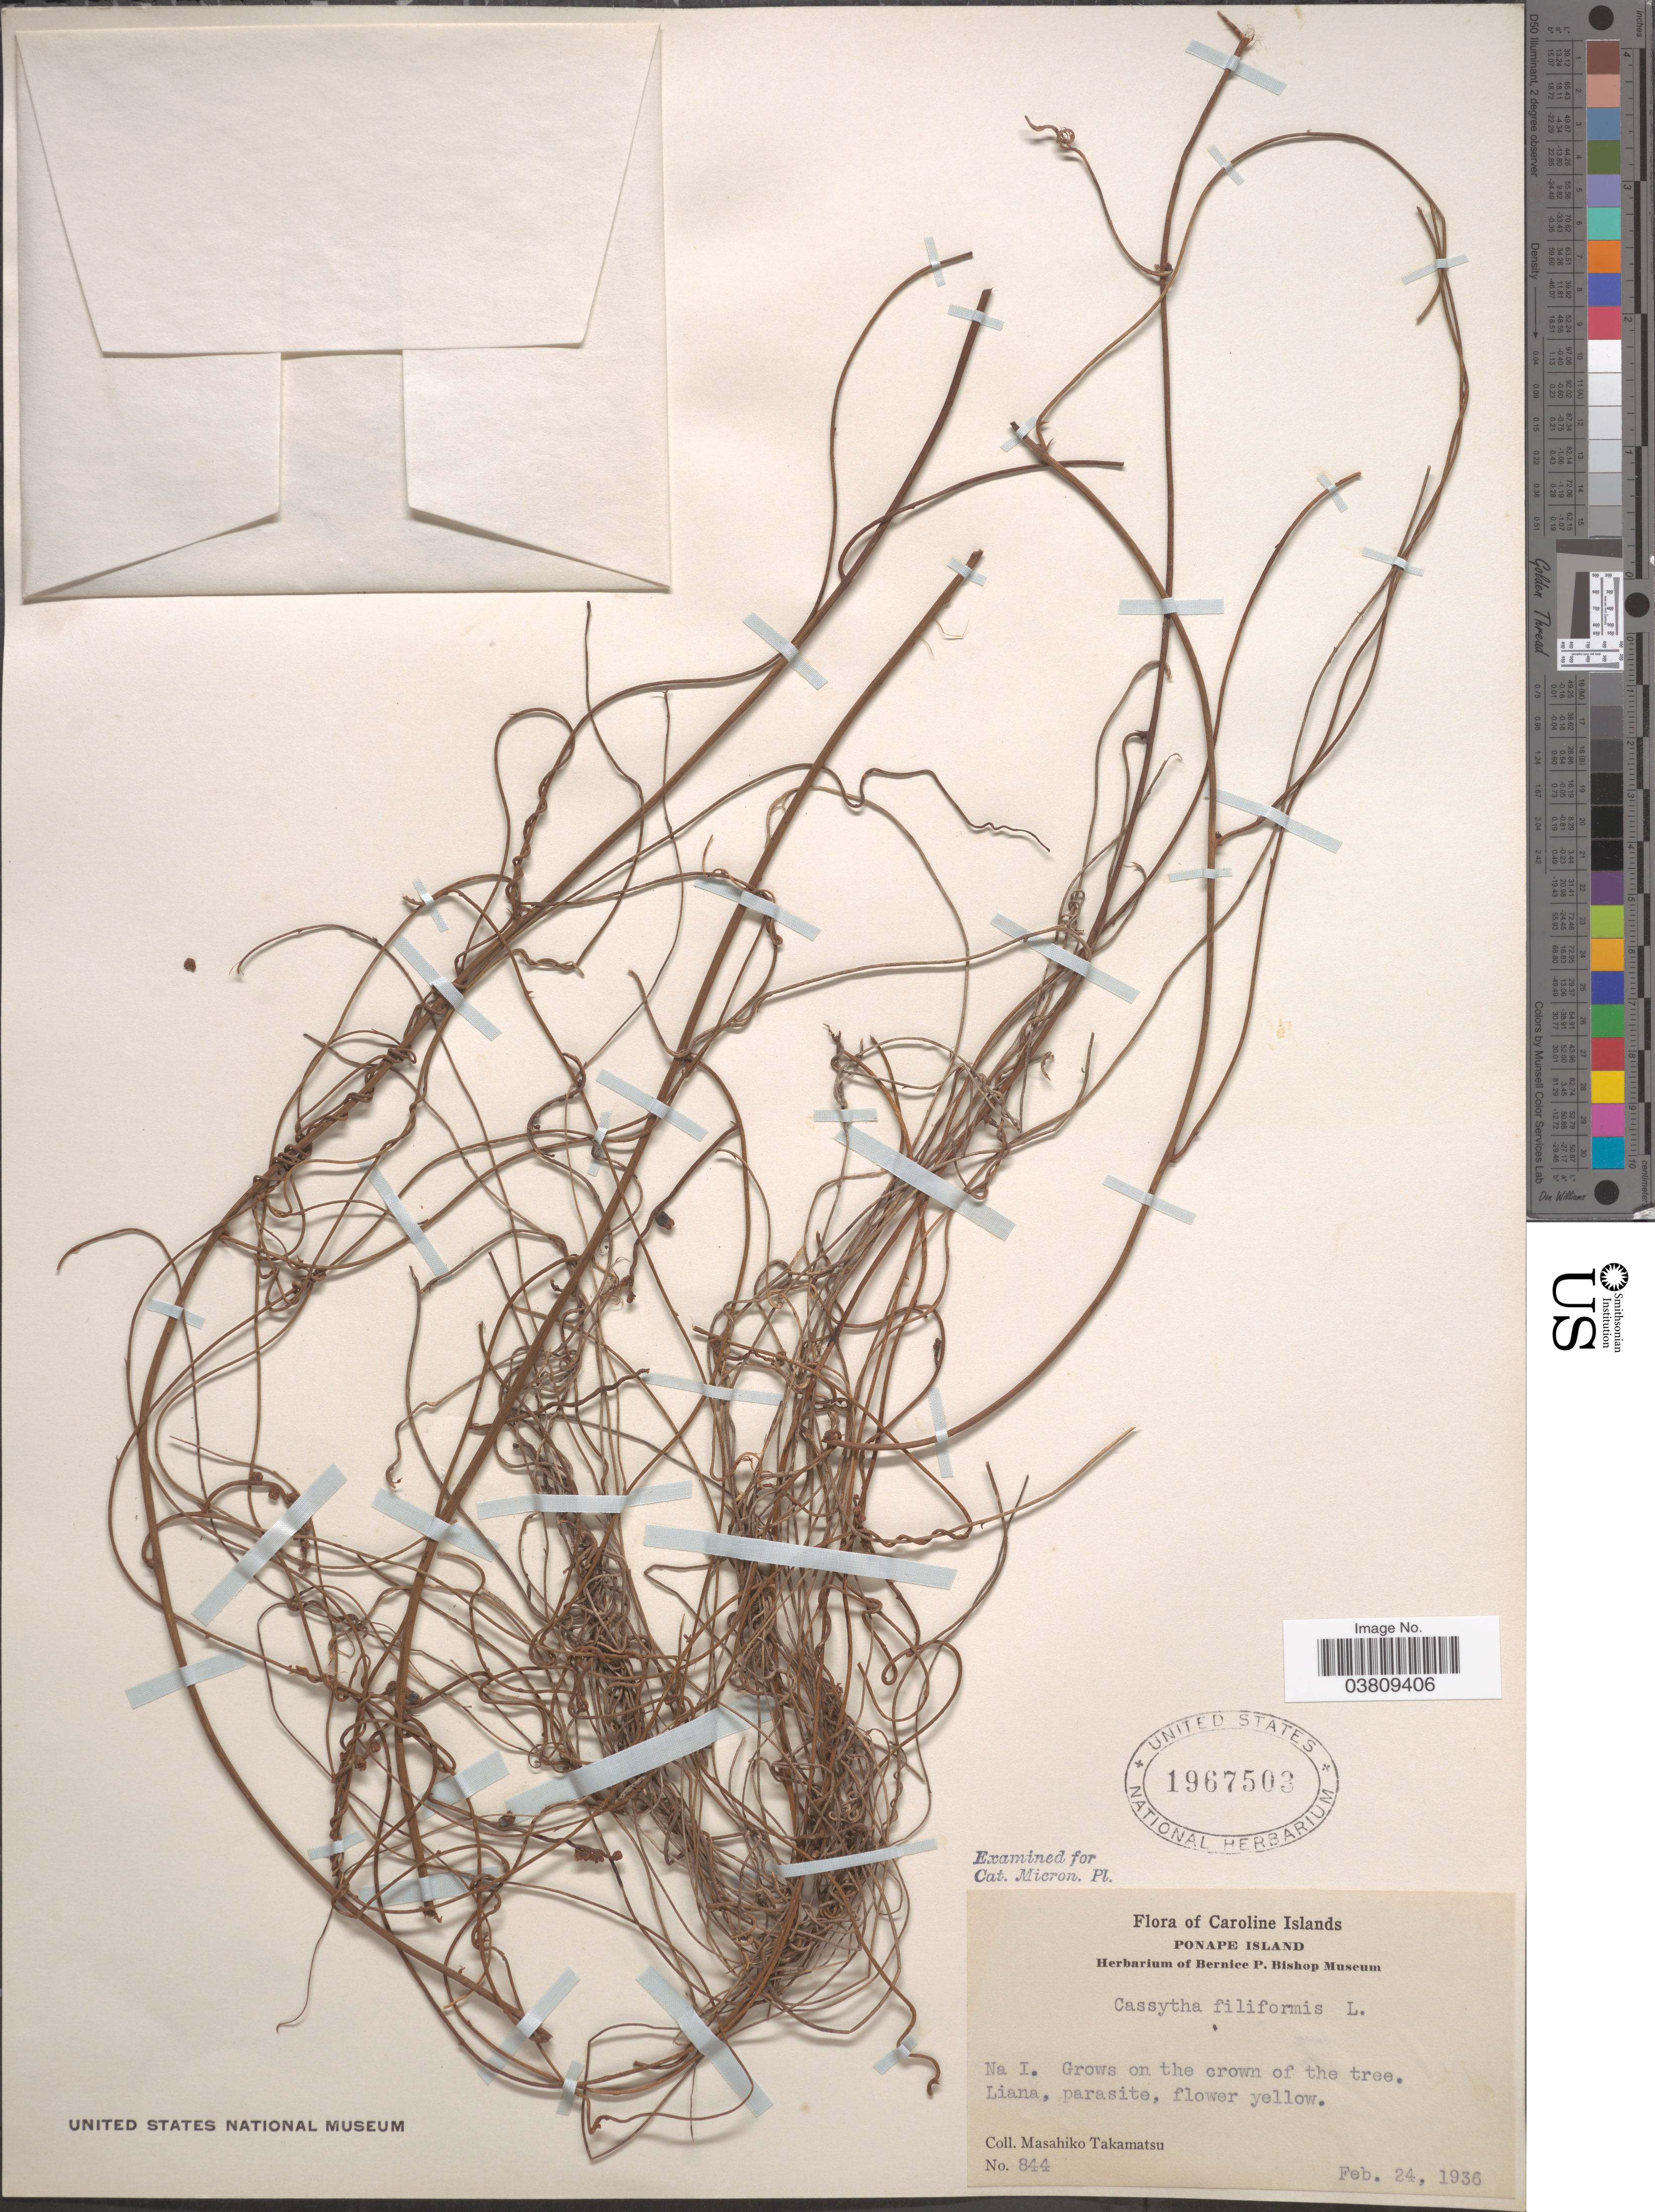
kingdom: Plantae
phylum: Tracheophyta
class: Magnoliopsida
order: Laurales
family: Lauraceae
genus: Cassytha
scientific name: Cassytha filiformis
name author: L.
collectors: M. Takamatsu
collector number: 844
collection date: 1936-02-24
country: Micronesia, Federated States of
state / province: Pohnpei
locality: Caroline Islands. Ponape Island. Na I.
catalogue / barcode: US 1967503